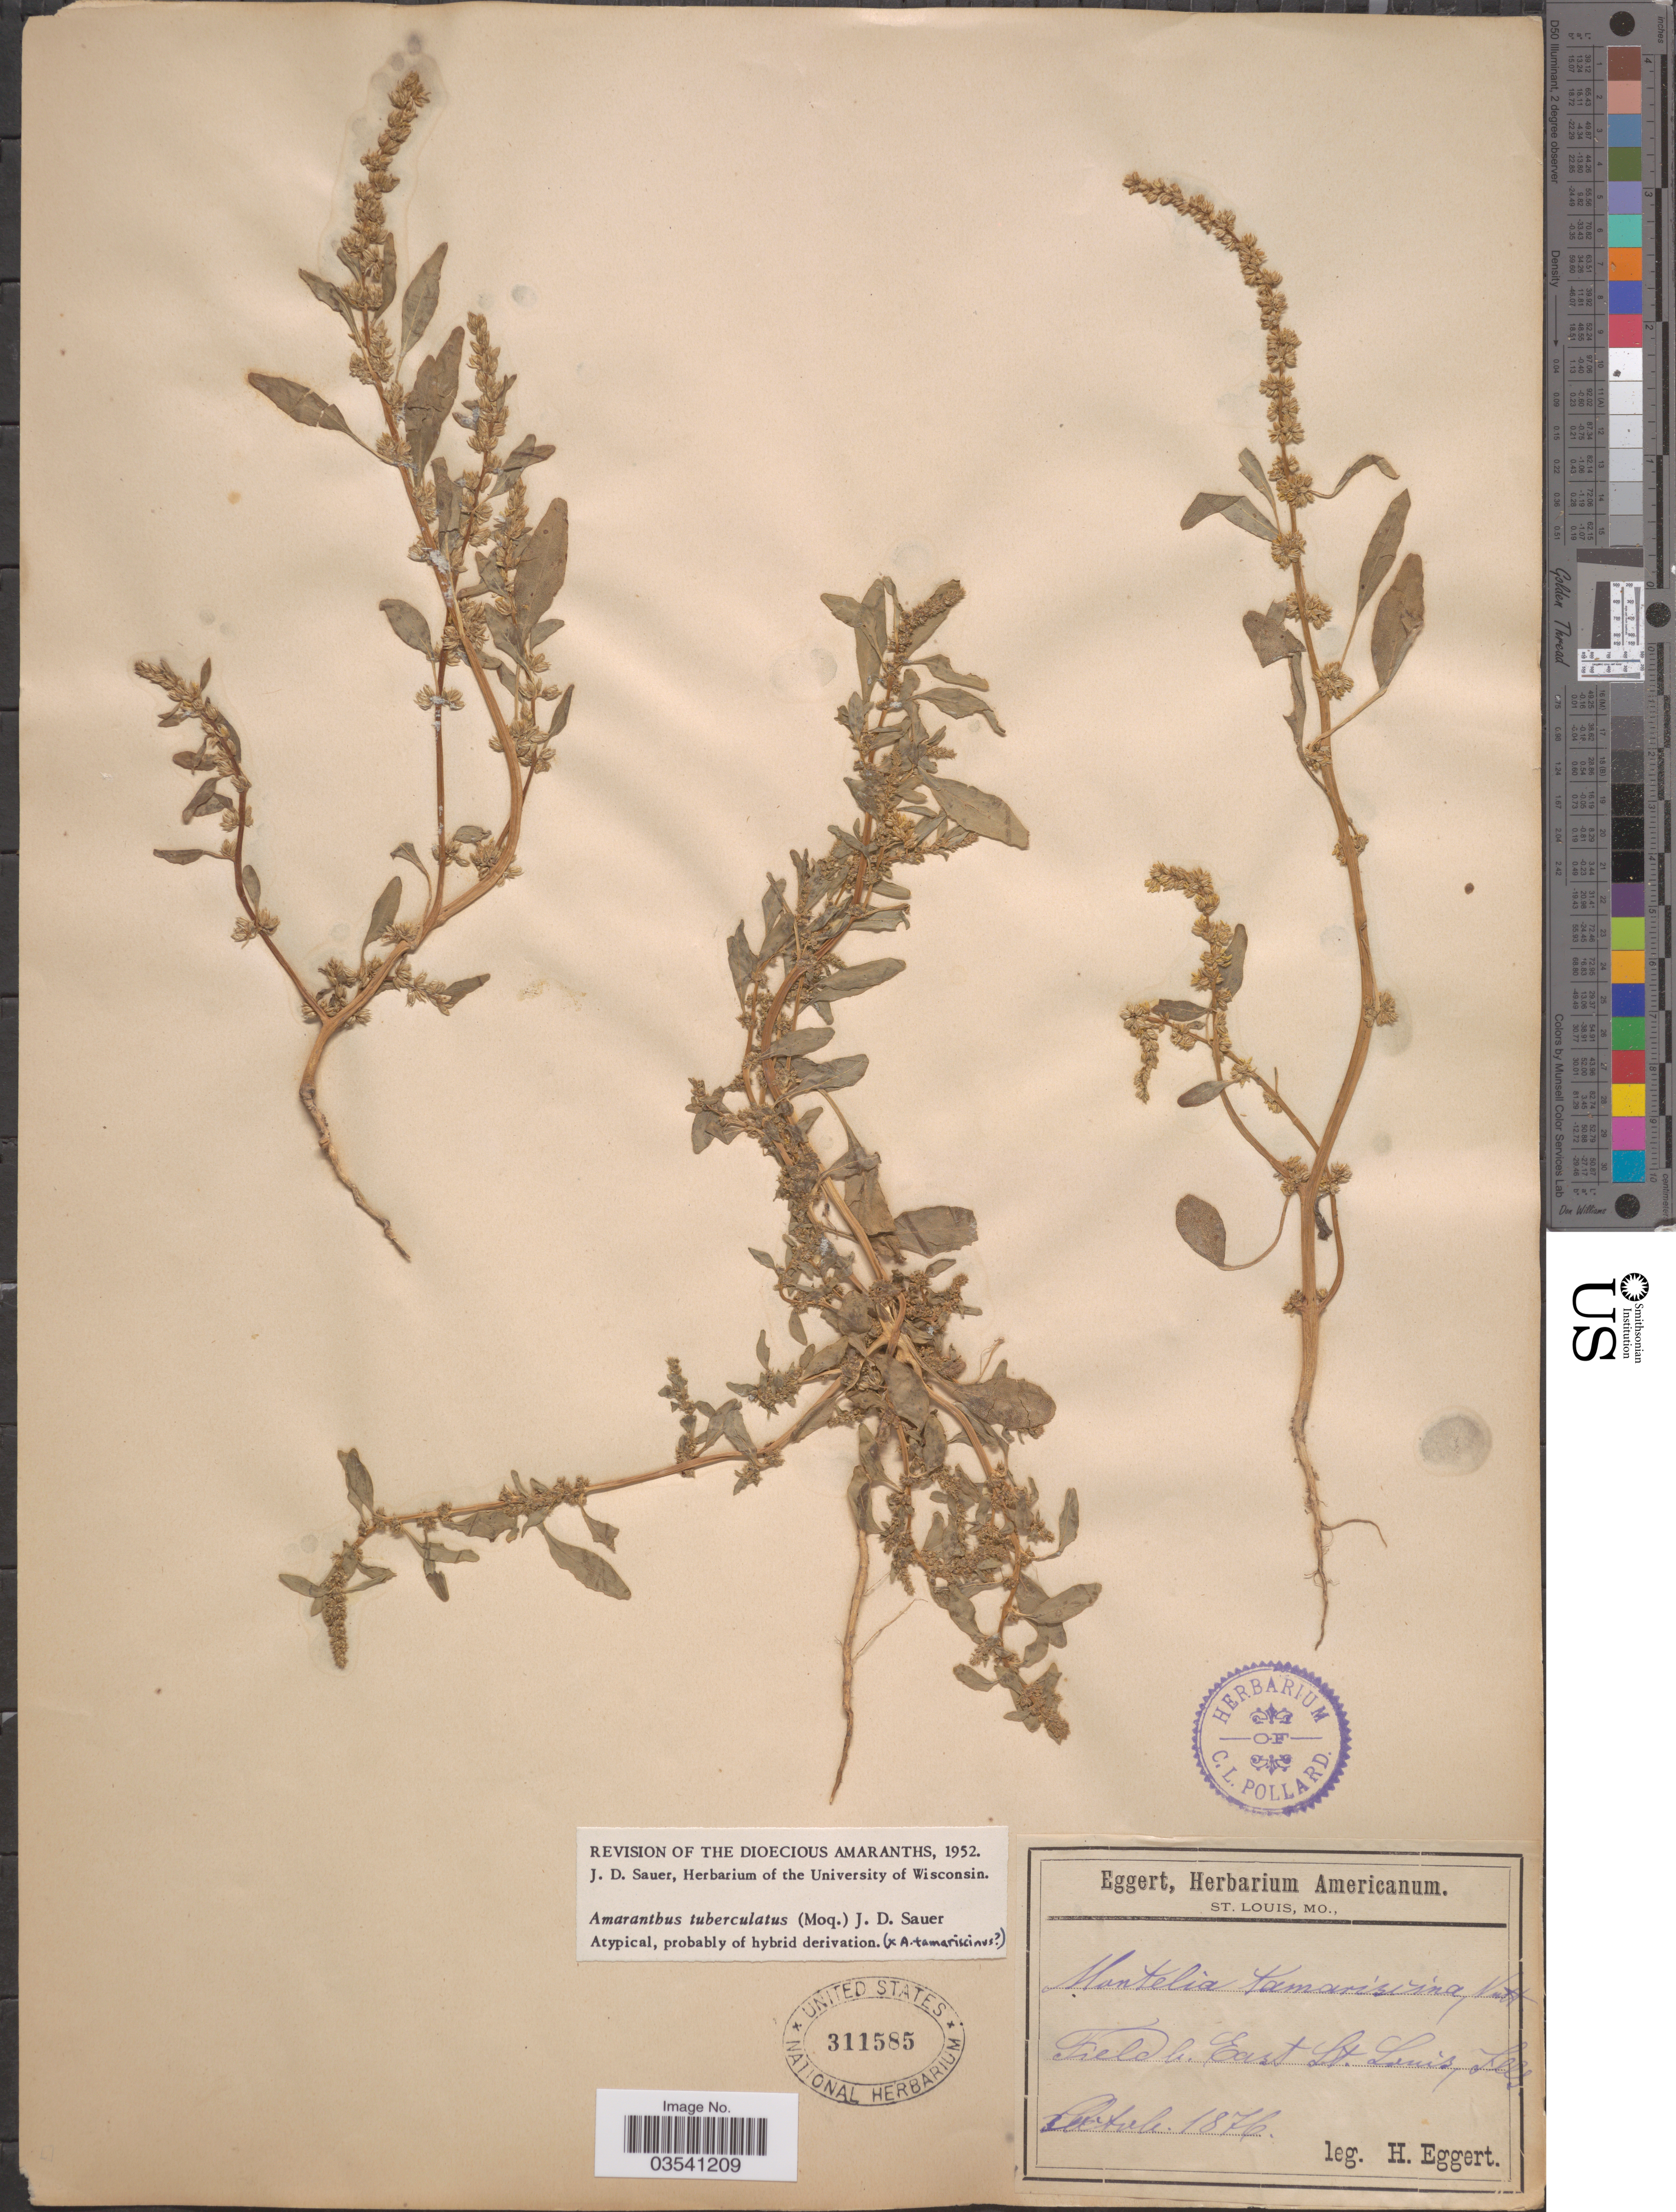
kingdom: Plantae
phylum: Tracheophyta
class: Magnoliopsida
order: Caryophyllales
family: Amaranthaceae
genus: Amaranthus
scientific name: Amaranthus tuberculatus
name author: (Moq.) J.D. Sauer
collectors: H. Eggert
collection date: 1876-10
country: United States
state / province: Illinois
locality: Field b. East St. Louis [Field by East St. Louis]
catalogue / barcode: US 311585